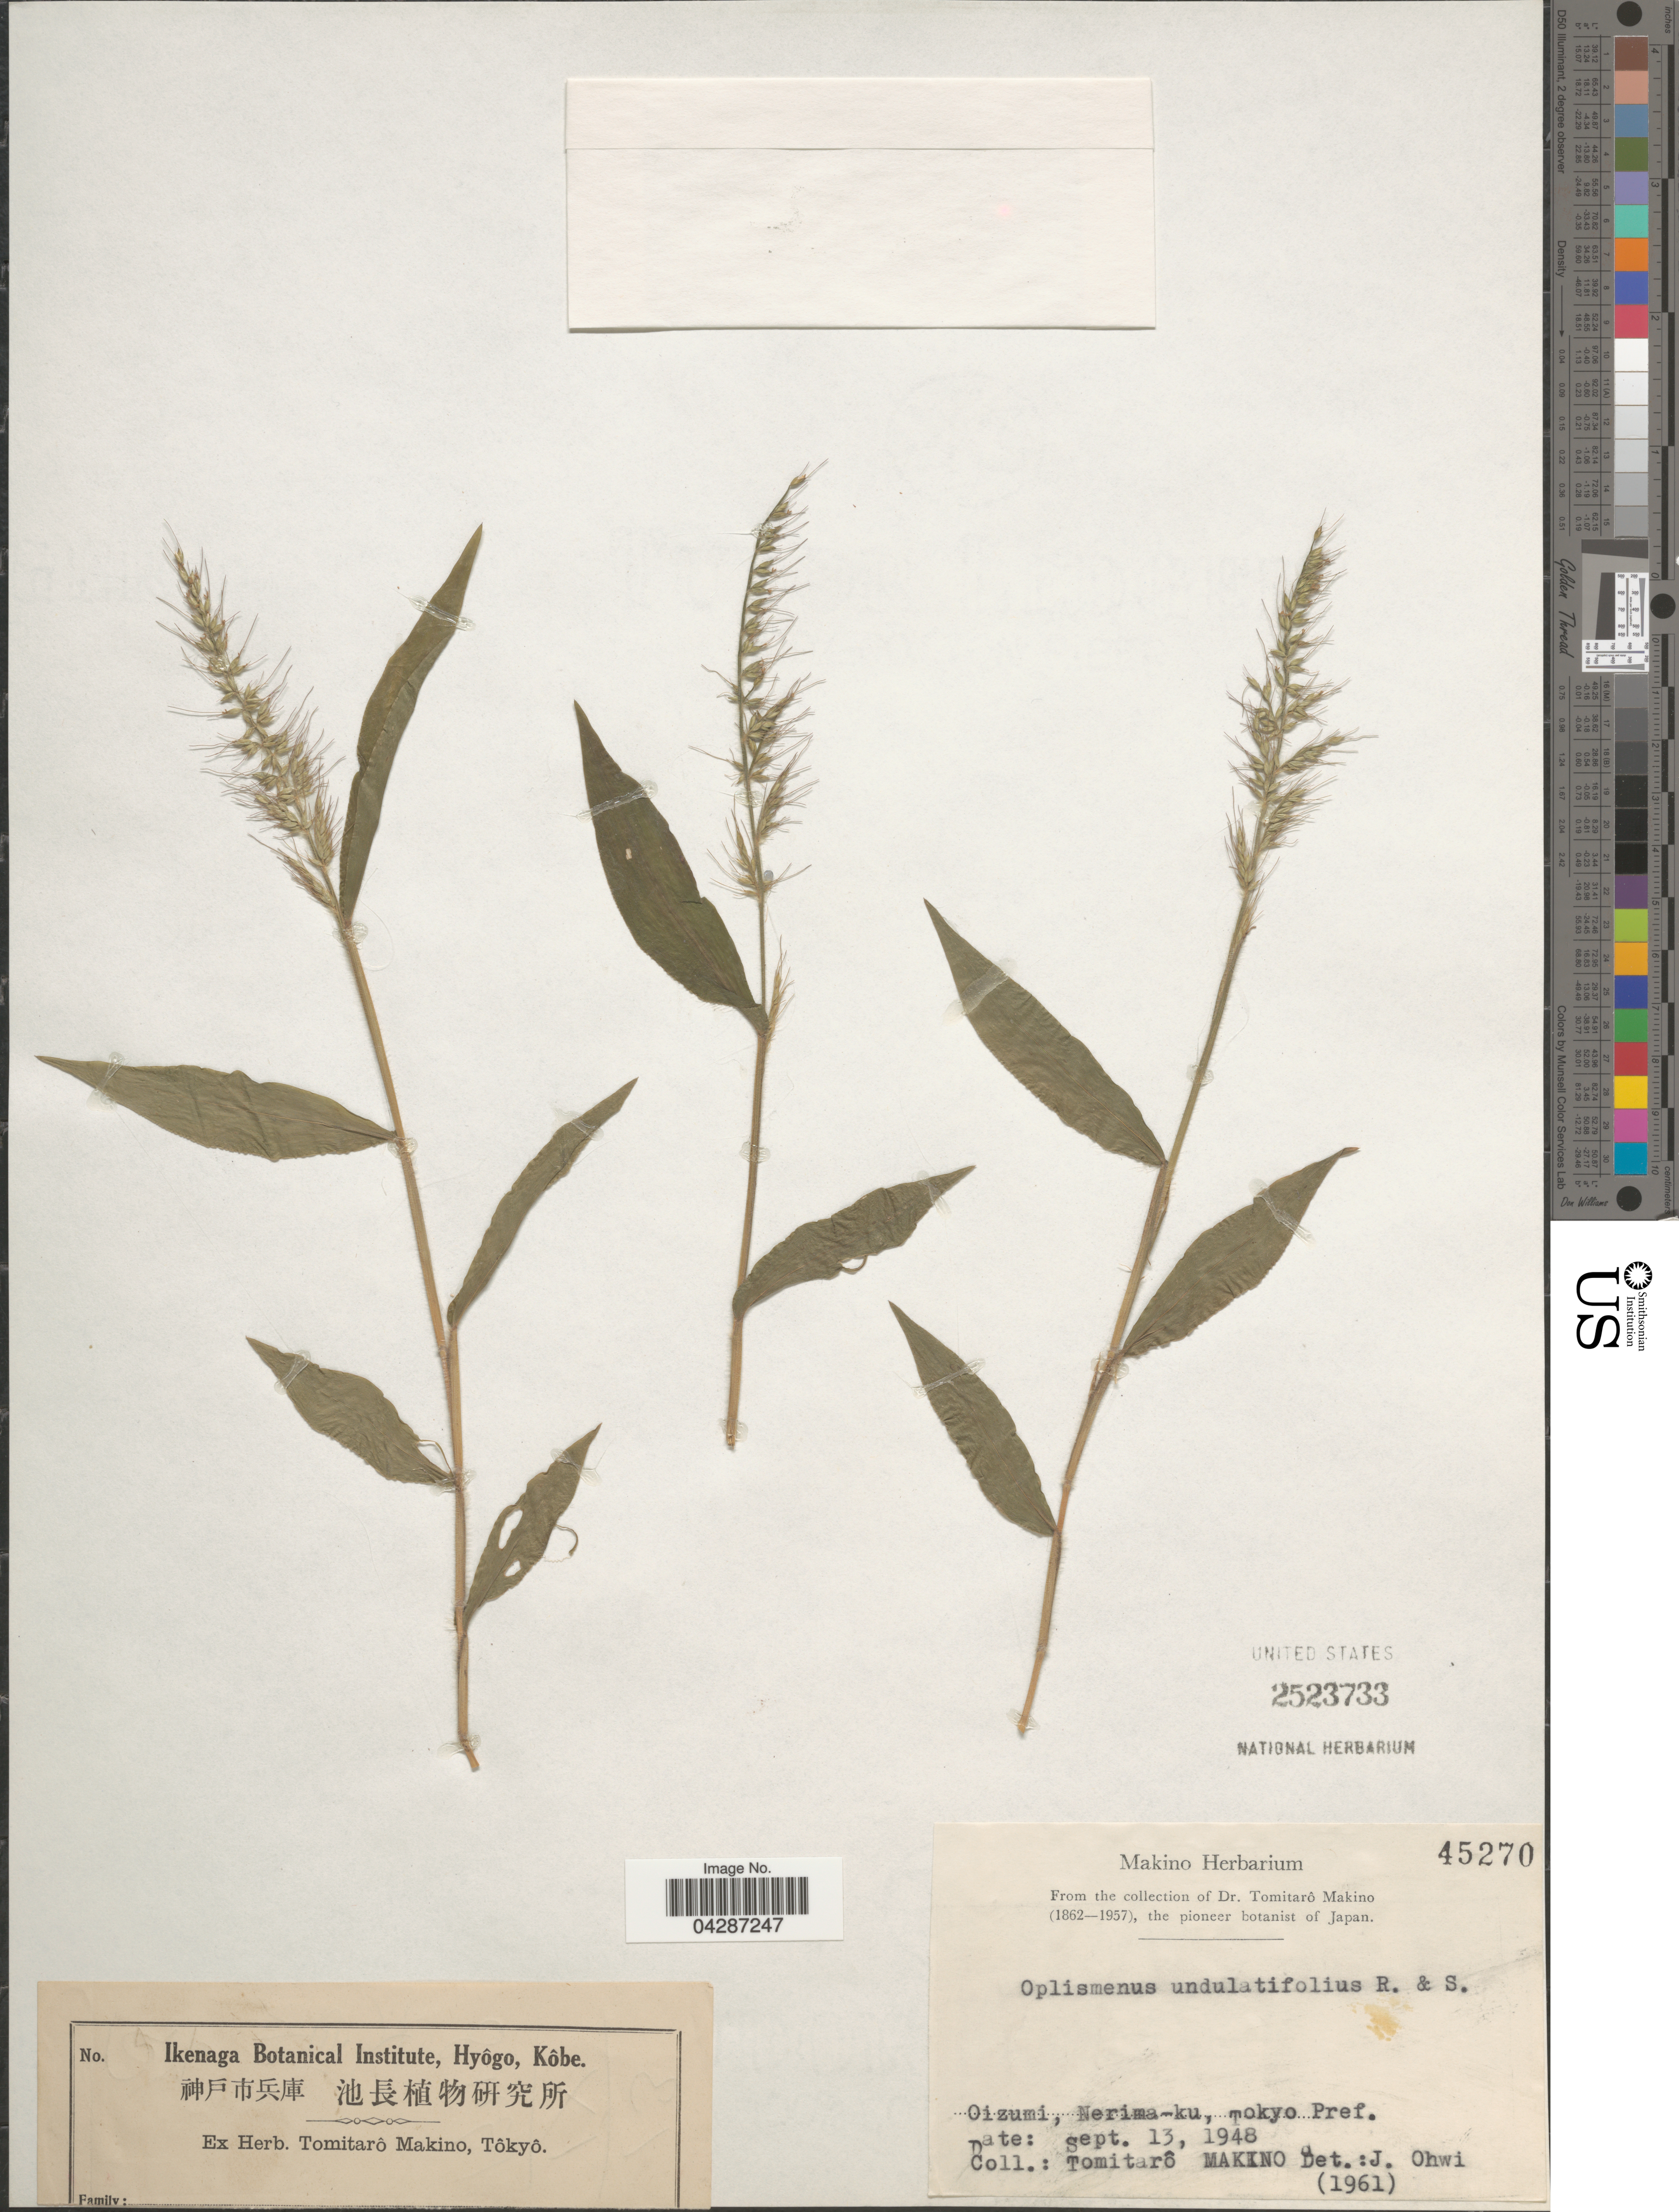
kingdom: Plantae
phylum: Tracheophyta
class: Liliopsida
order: Poales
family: Poaceae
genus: Oplismenus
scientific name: Oplismenus undulatifolius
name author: (Ard.) P. Beauv.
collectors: T. Makino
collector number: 45270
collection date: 1948-09-13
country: Japan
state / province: Tokyo, Federal City of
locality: Oizumi, Nerima-ku, Tokyo Pref.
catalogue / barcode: US 2523733